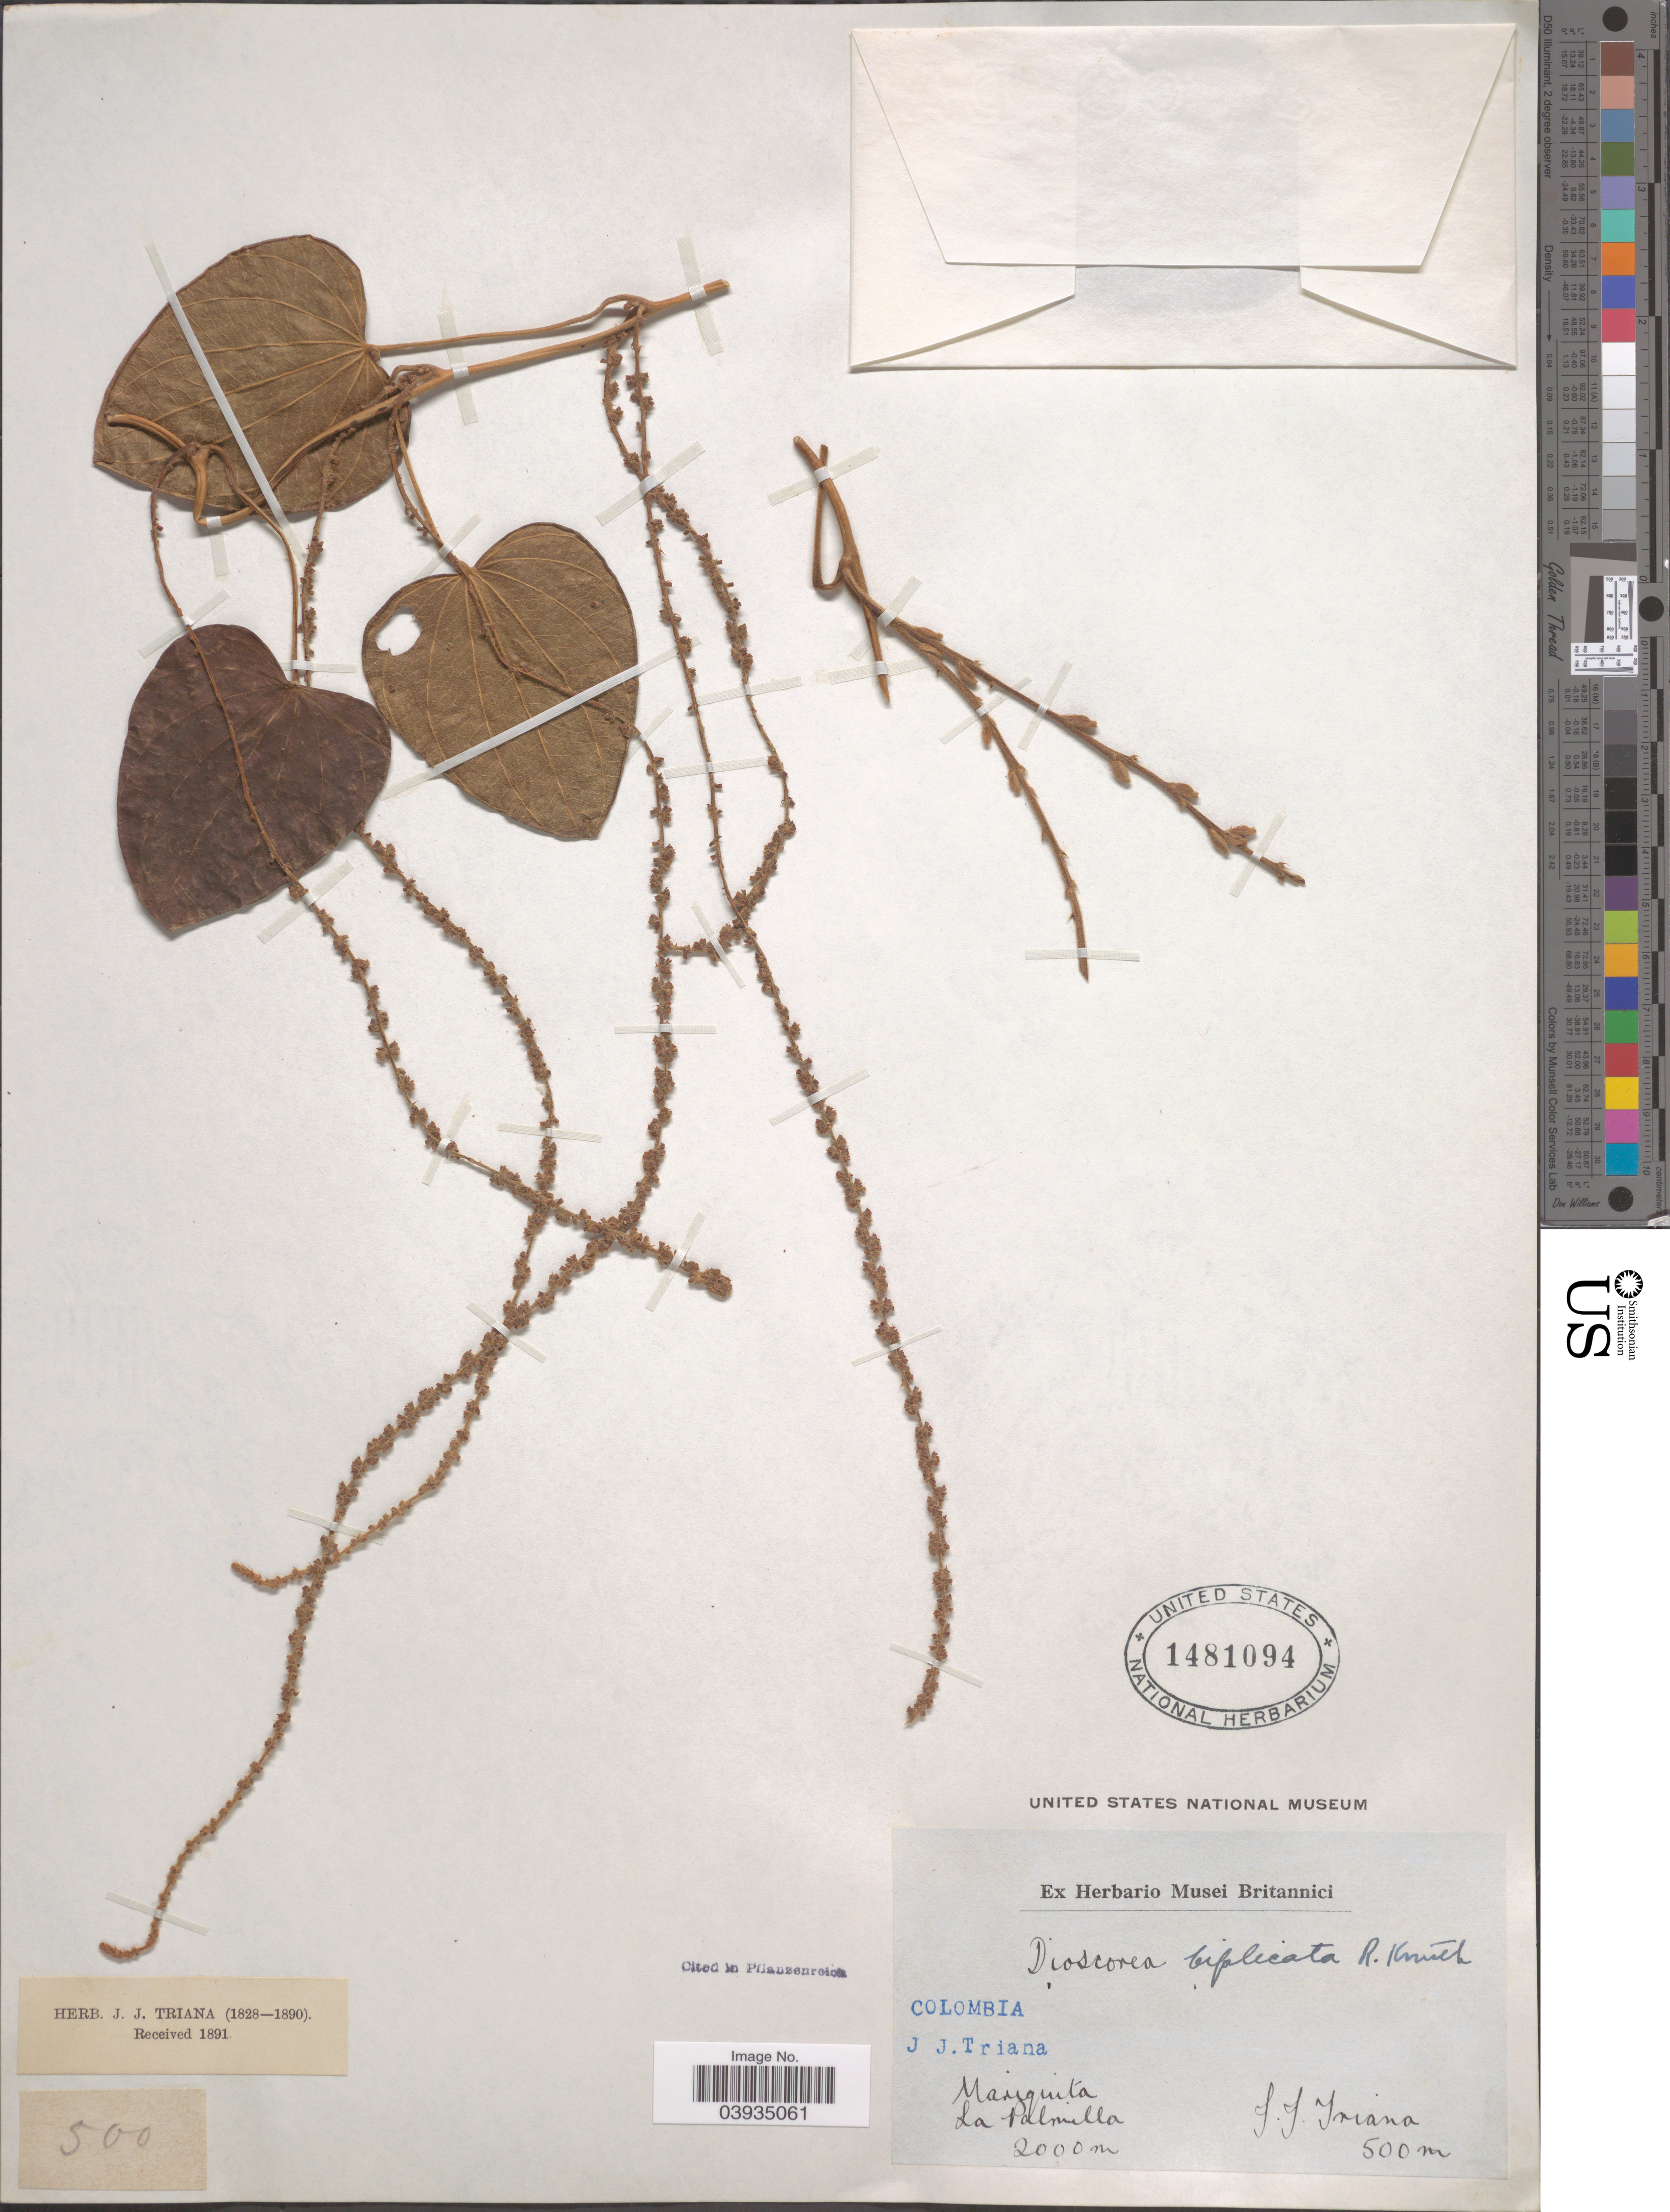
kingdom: Plantae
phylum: Tracheophyta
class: Liliopsida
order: Dioscoreales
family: Dioscoreaceae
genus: Dioscorea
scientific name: Dioscorea biplicata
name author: R. Knuth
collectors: J. J. Triana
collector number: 500?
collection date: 1828/1890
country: Colombia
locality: Manquita, La Palmilla.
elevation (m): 2000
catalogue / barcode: US 1481094